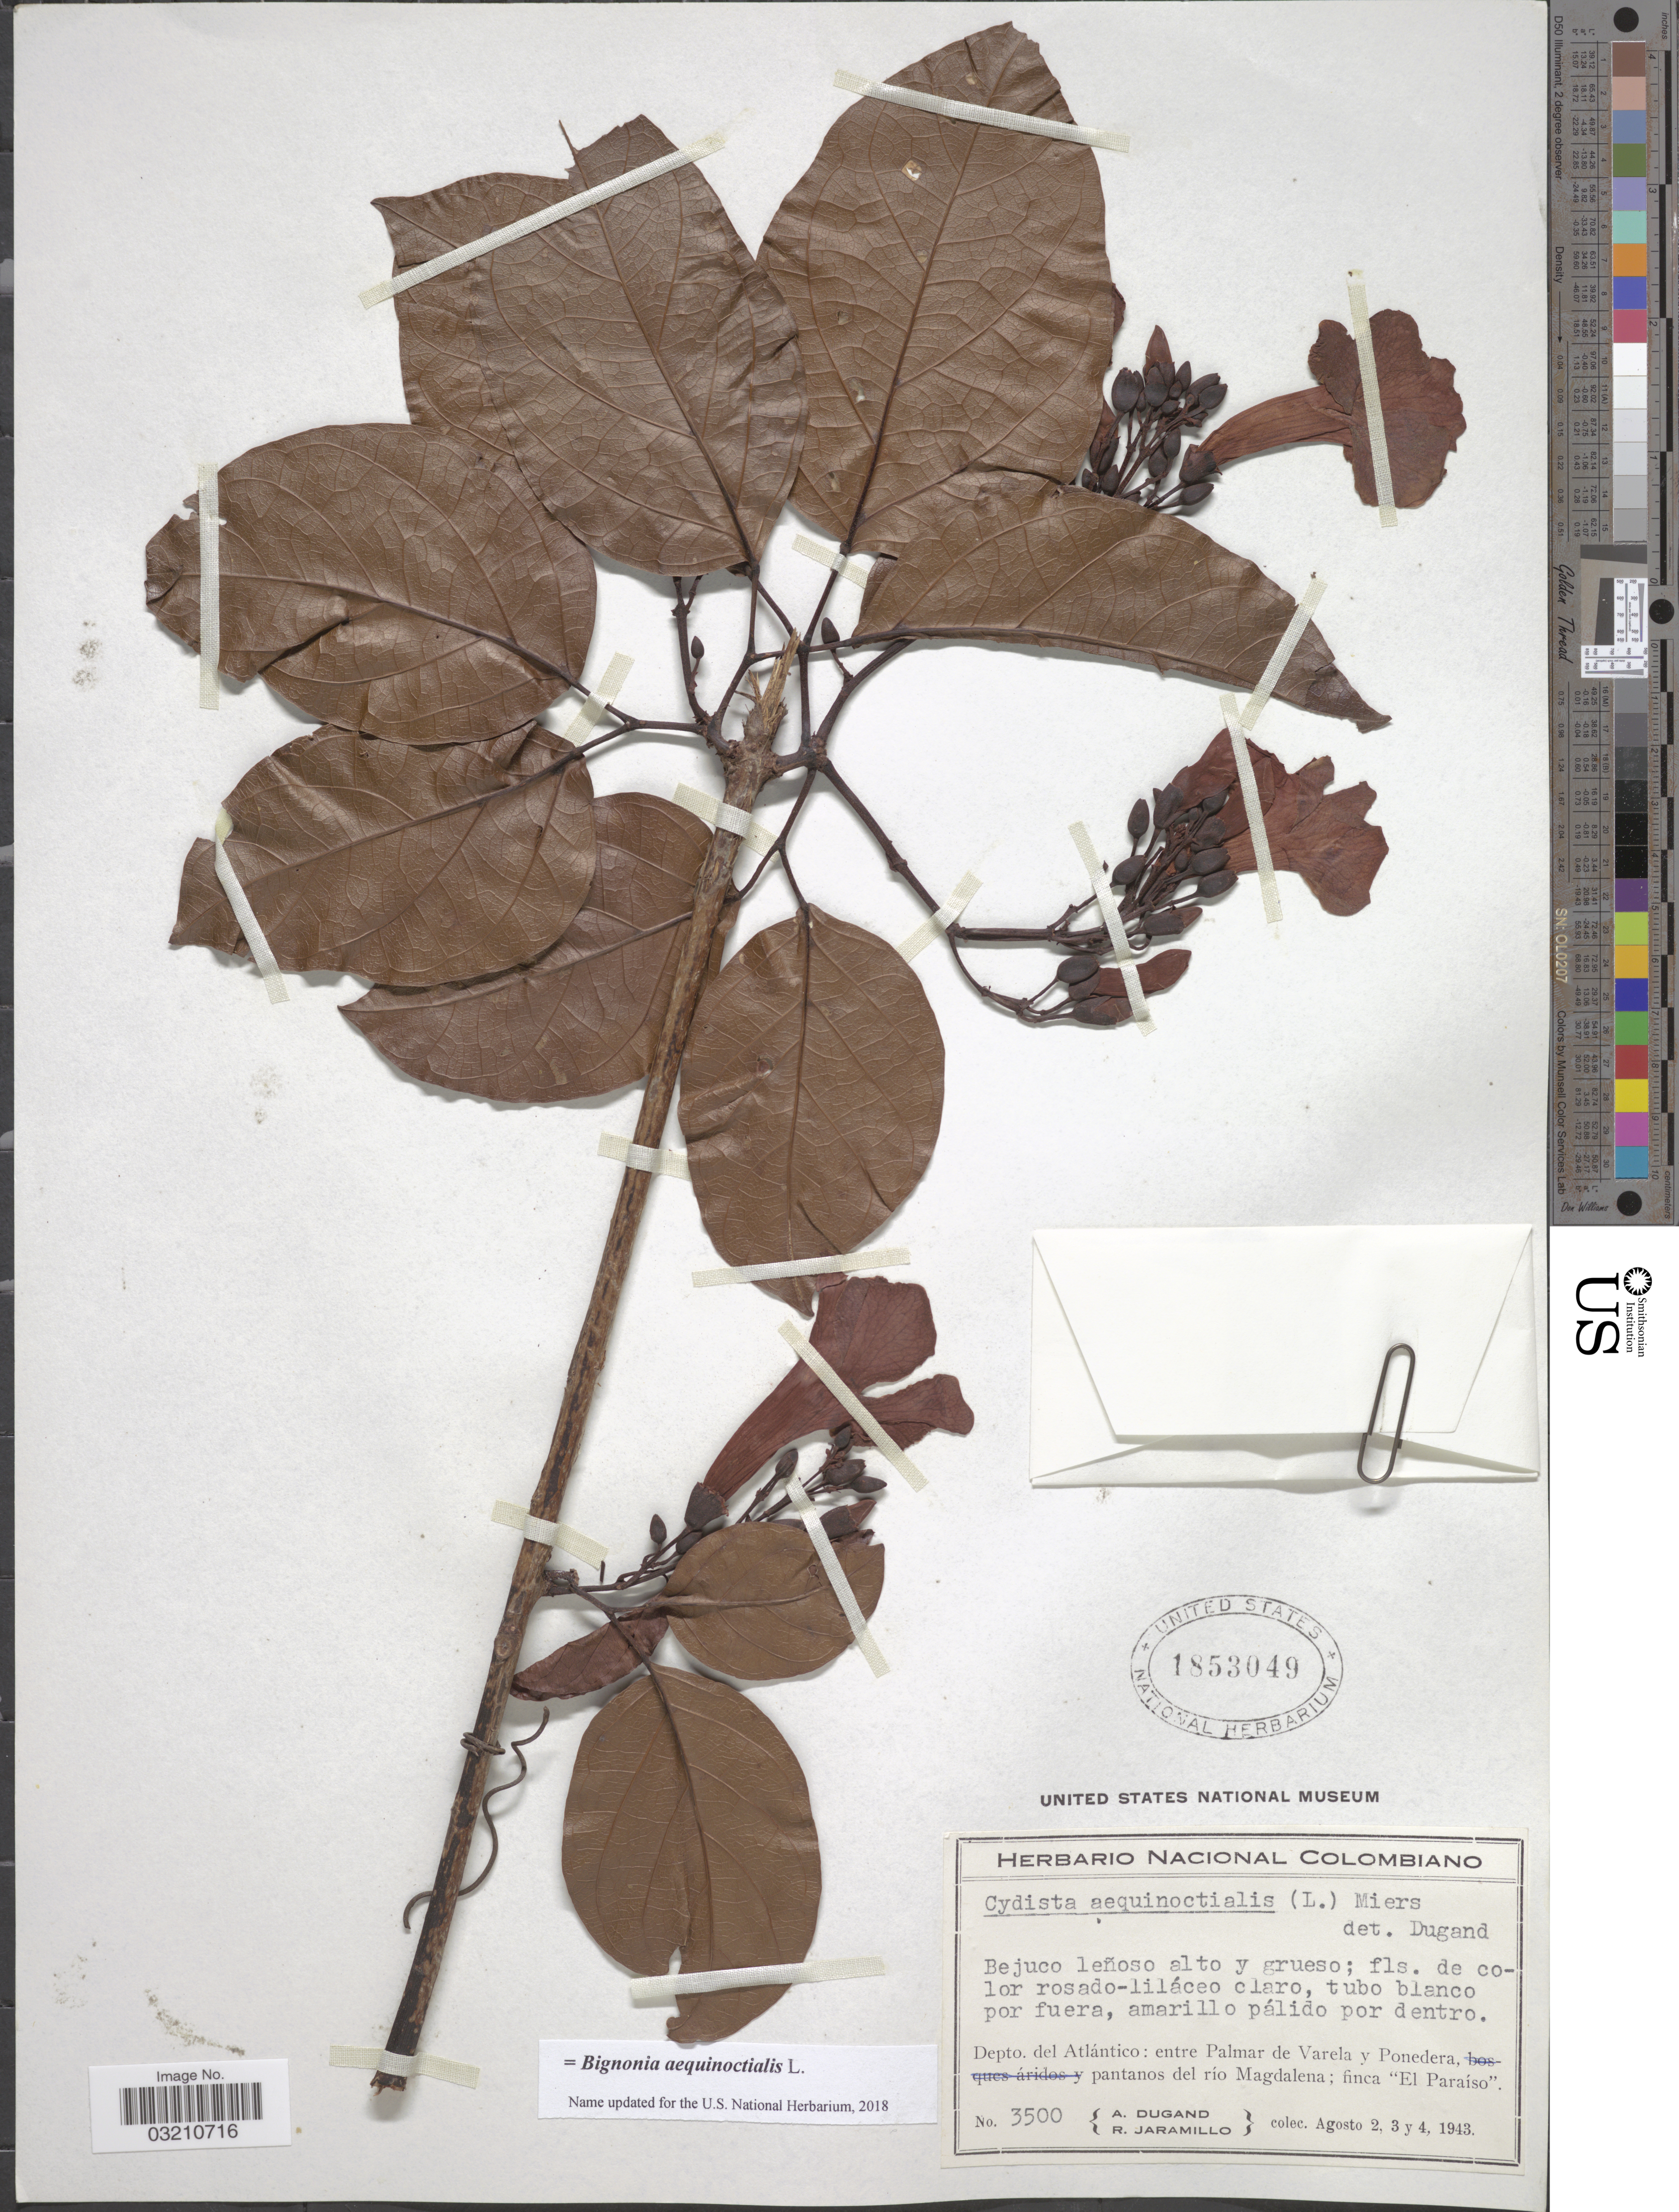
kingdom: Plantae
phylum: Tracheophyta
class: Magnoliopsida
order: Lamiales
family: Bignoniaceae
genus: Bignonia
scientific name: Bignonia aequinoctialis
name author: L.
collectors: A. Dugand & R. Jaramillo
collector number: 3500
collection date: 1943-08-02/1943-08-04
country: Colombia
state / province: Atlántico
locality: Depto. del Atlántico: entre Palmar de Varela y Ponedera, pantanos del río Magdalena; finca "El Paraíso".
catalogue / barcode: US 1853049